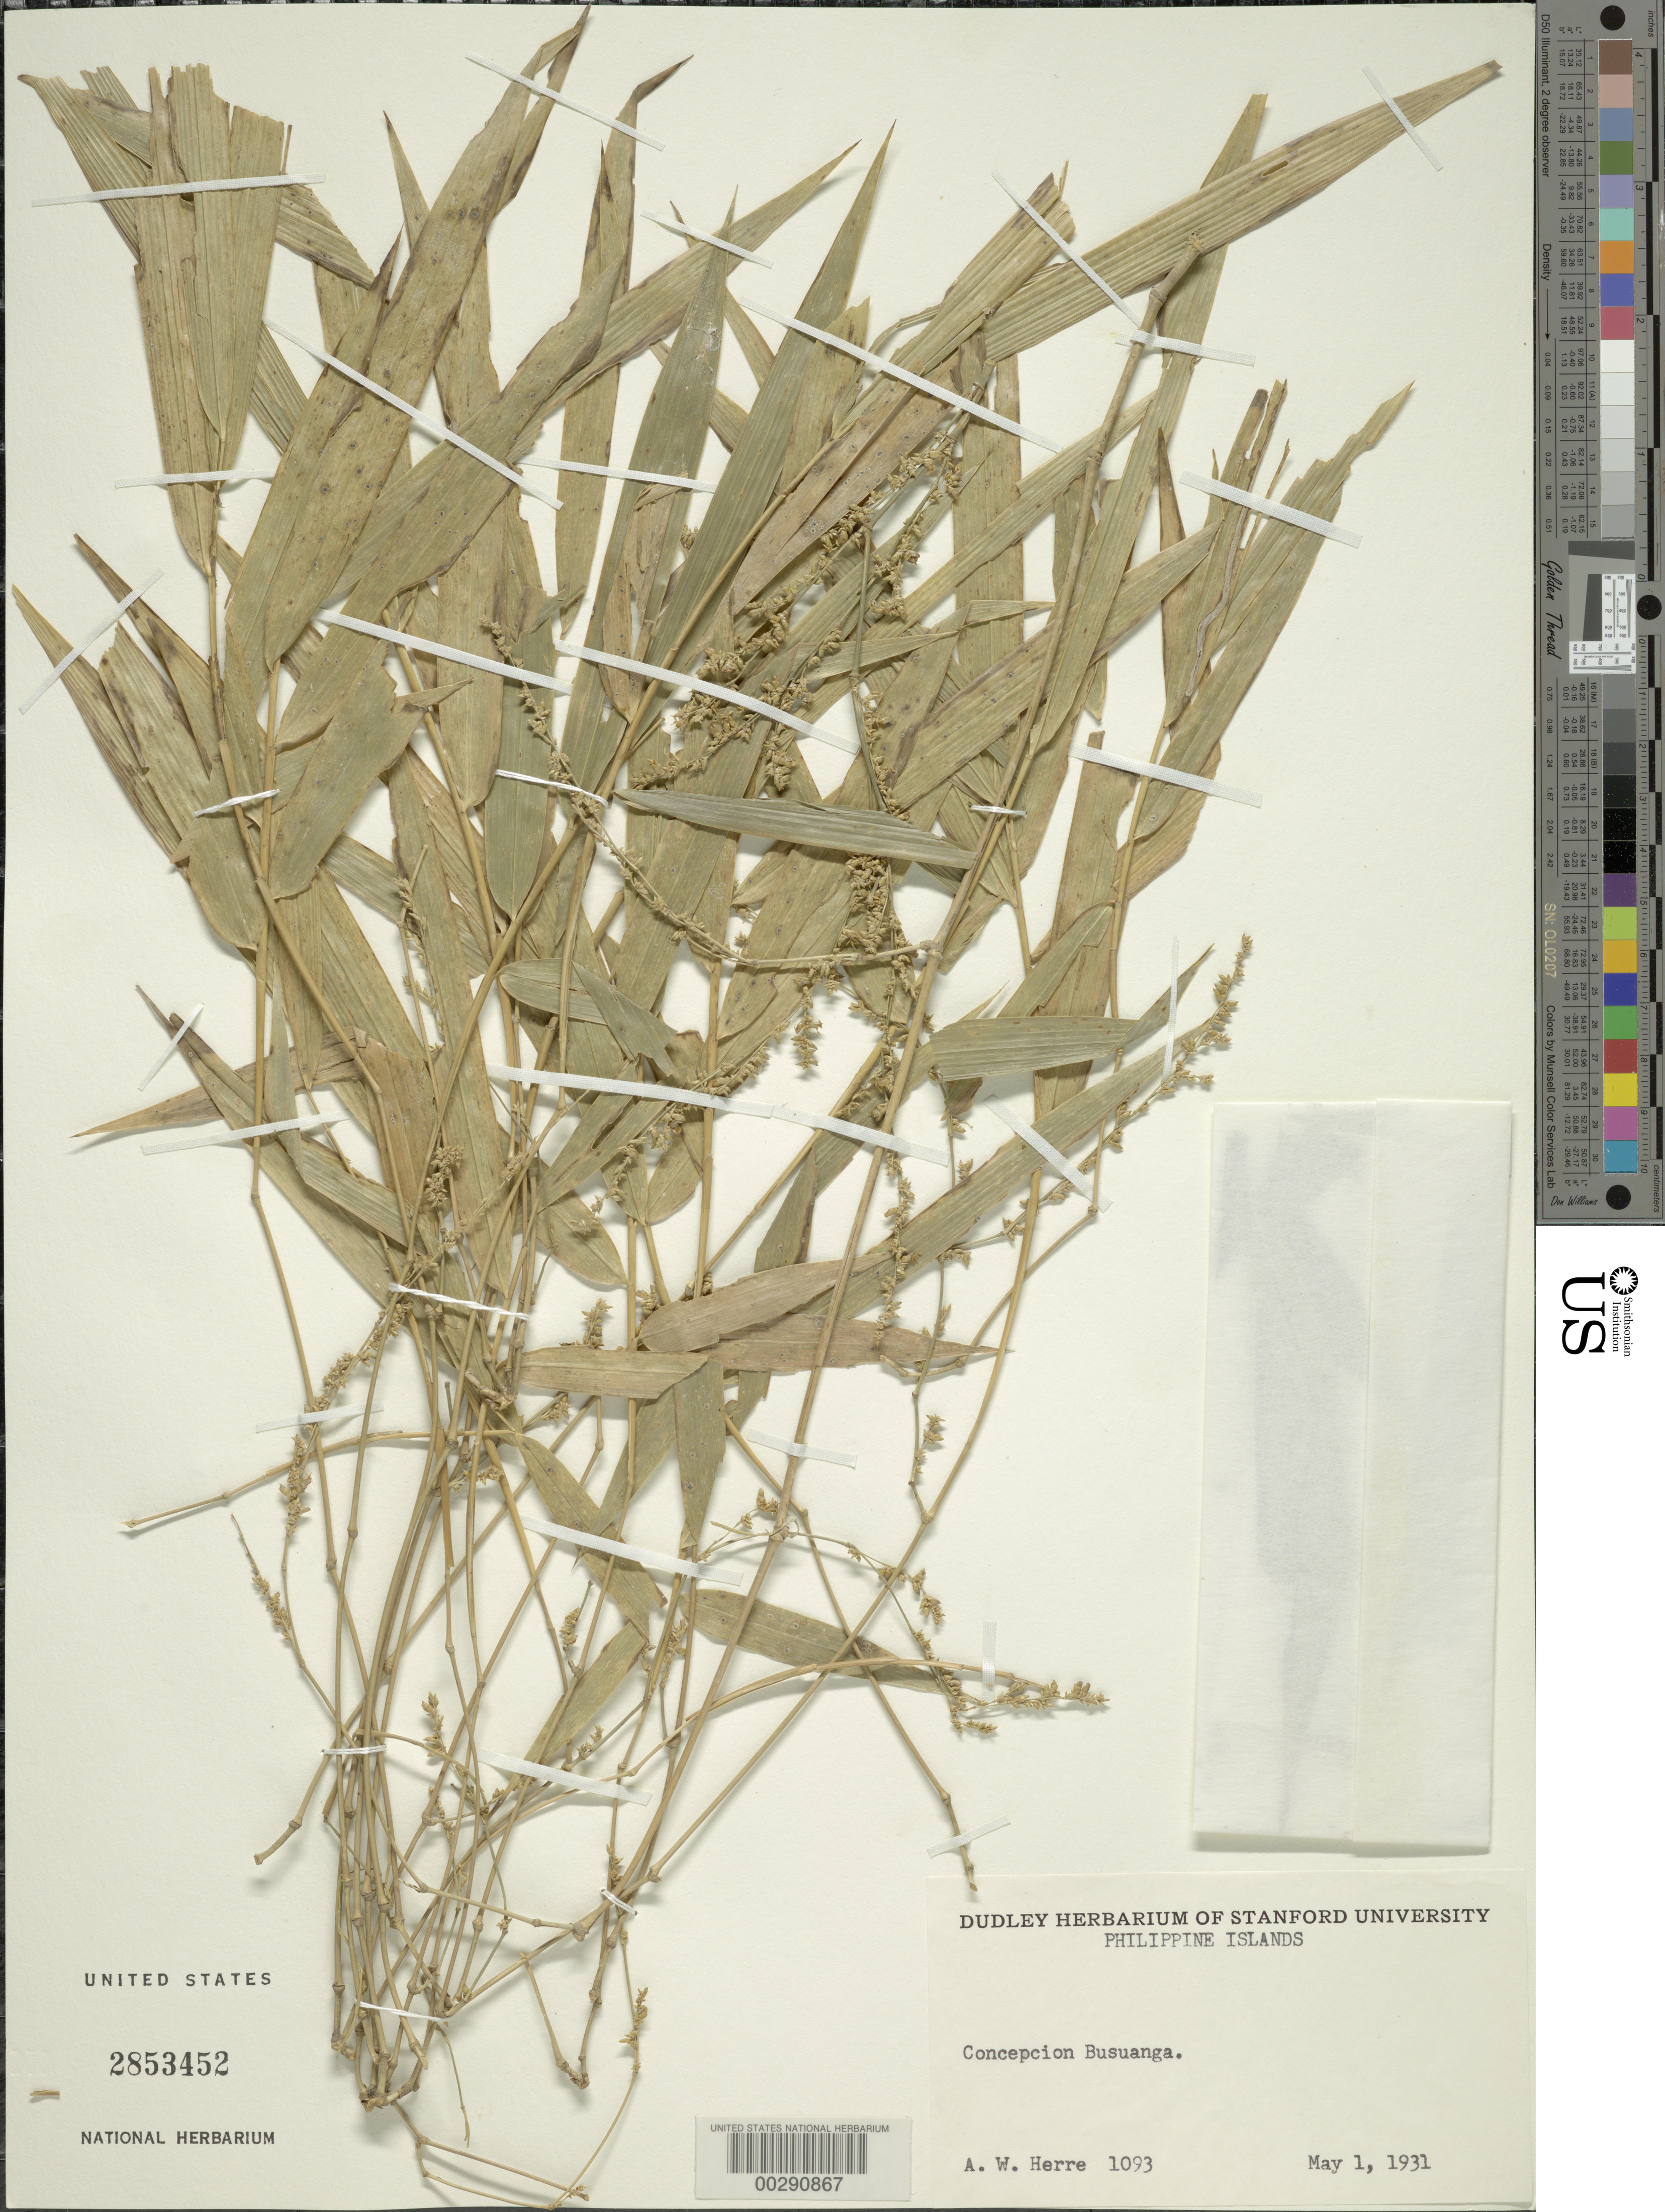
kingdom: Plantae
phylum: Tracheophyta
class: Liliopsida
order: Poales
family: Poaceae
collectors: A. W. Herre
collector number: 1093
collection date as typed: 01 May 1931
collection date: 1931-05-01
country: Philippines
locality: Concepcion busuanga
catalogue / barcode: US 2853452